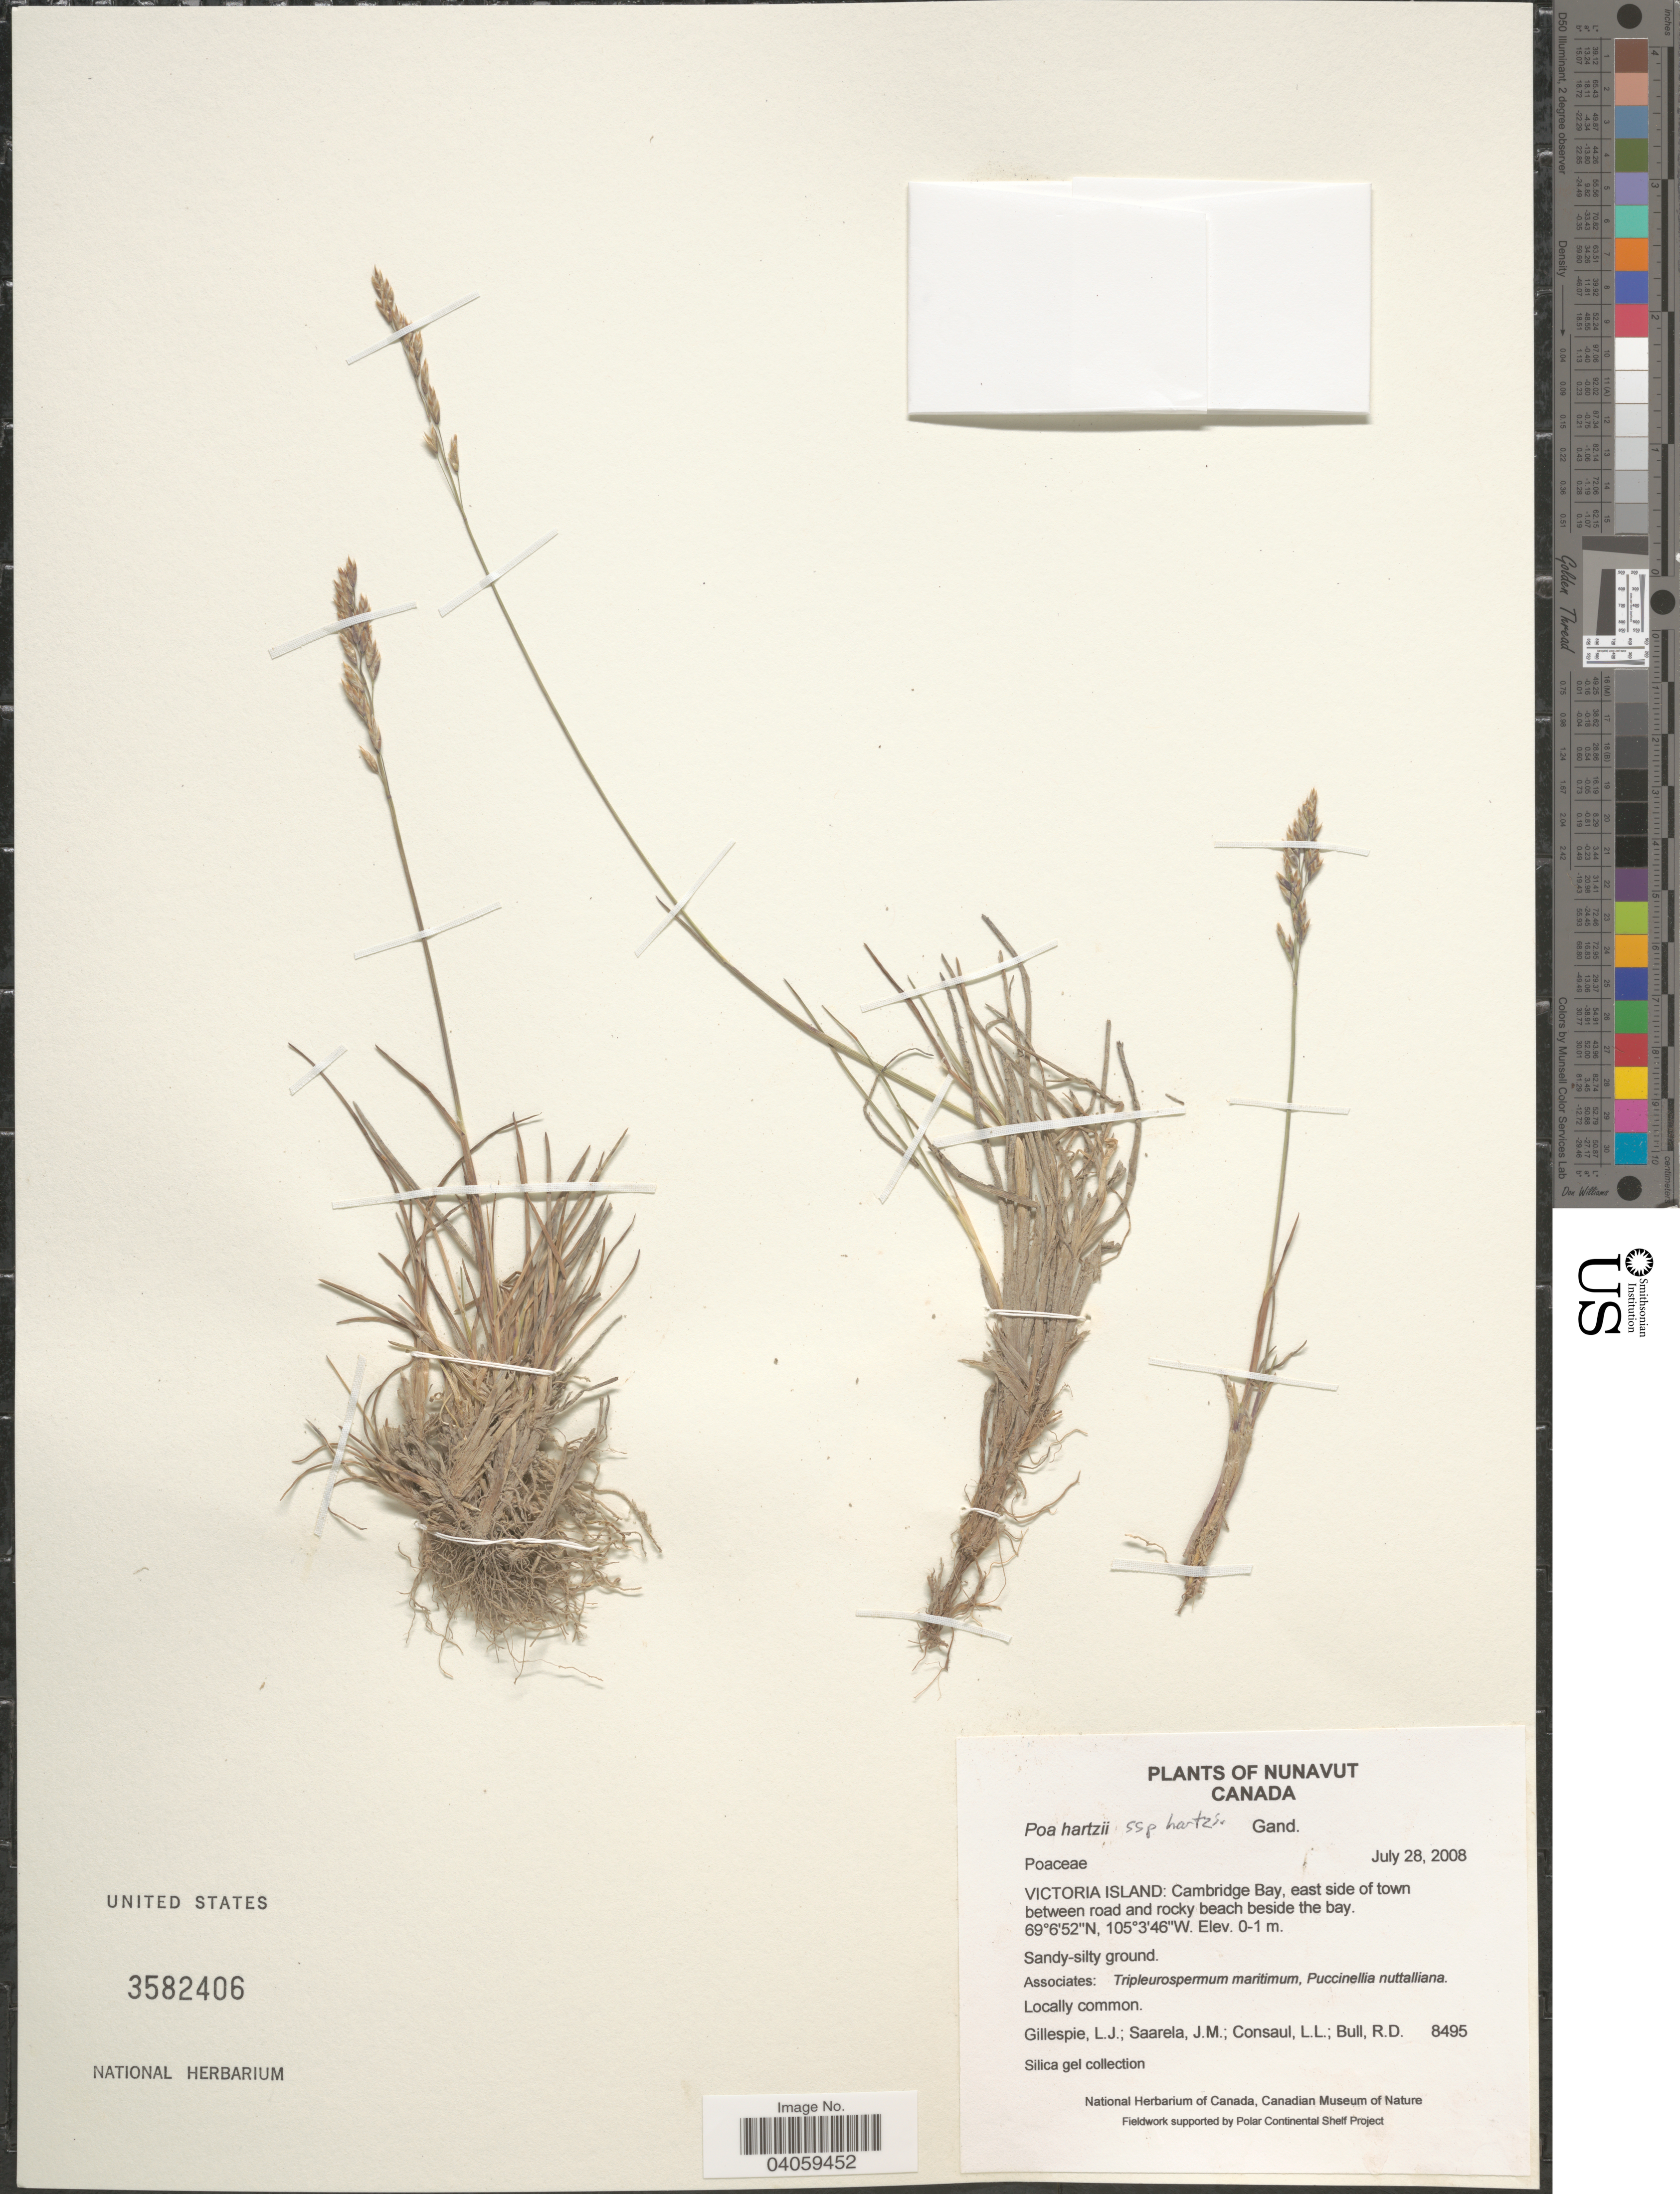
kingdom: Plantae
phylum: Tracheophyta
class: Liliopsida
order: Poales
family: Poaceae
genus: Poa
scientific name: Poa hartzii subsp. hartzii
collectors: L. Gillespie, J. Saarela, L. Consaul & R. Bull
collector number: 8495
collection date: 2008-07-28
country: Canada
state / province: Nunavut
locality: Victoria Island: Cambridge Bay, east side of town between road and rocky beach beside the bay.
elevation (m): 0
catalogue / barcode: US 3582406